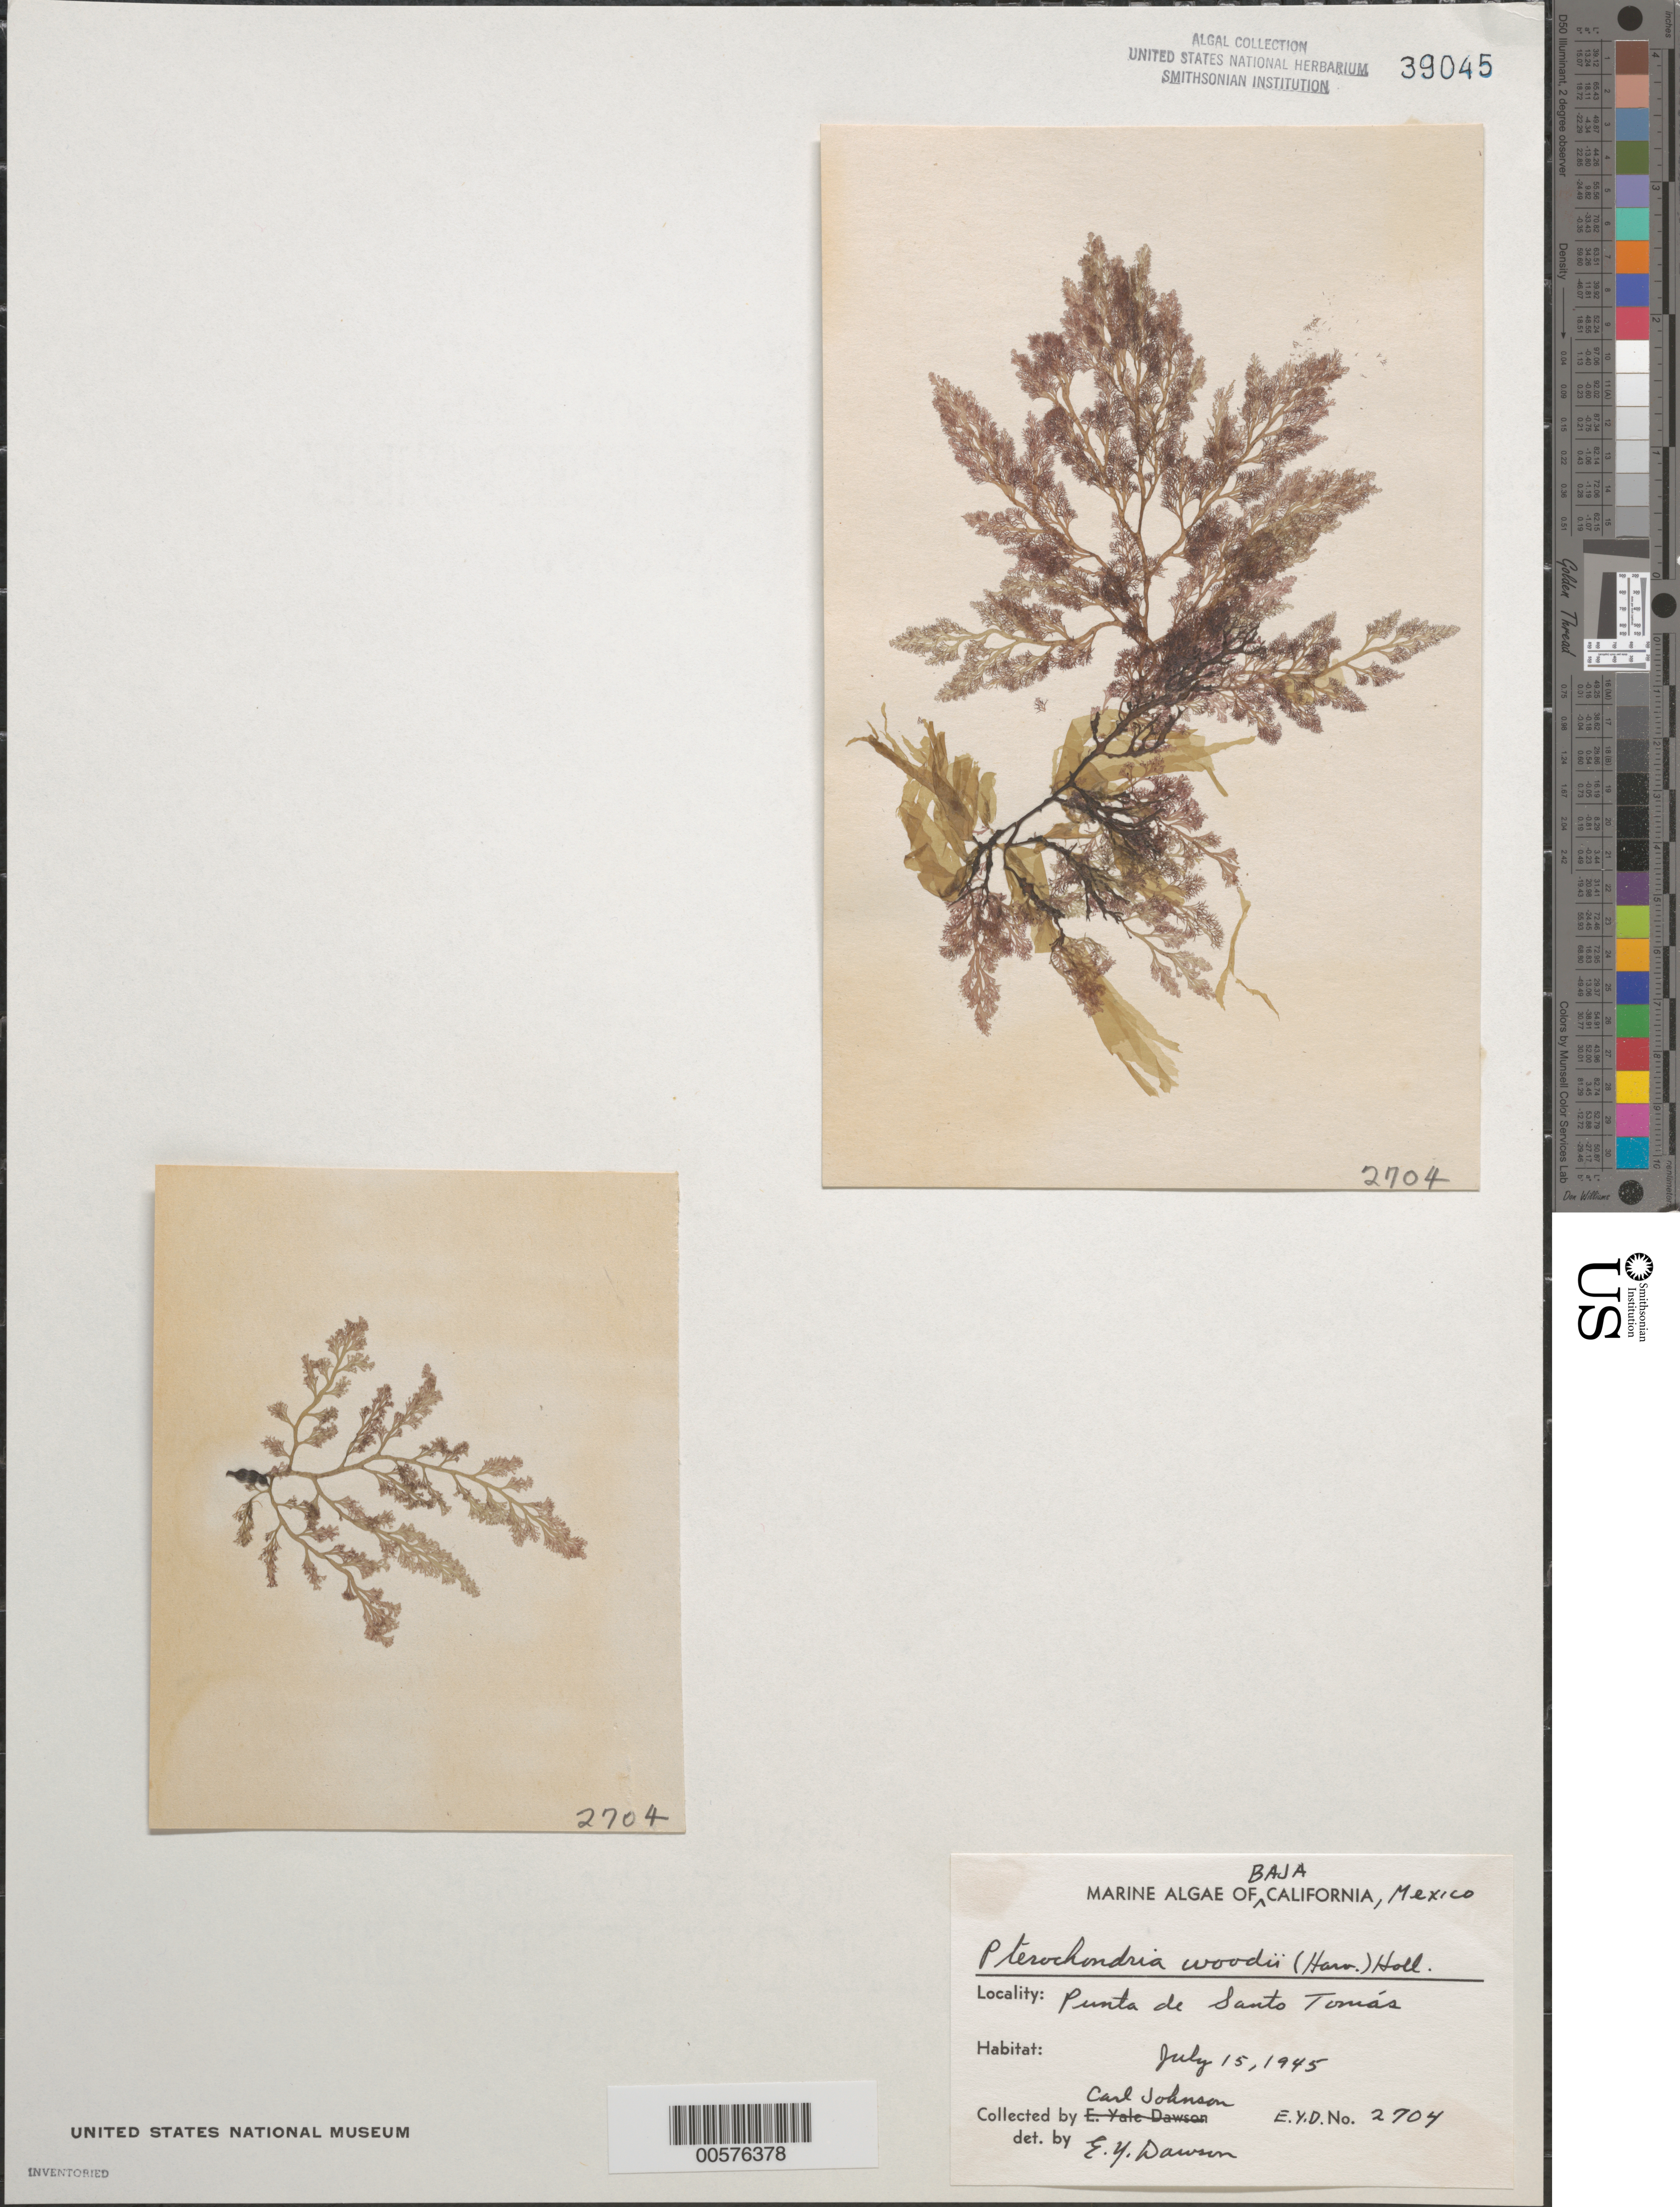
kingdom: Plantae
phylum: Rhodophyta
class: Florideophyceae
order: Ceramiales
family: Rhodomelaceae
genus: Pterochondria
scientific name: Pterochondria woodii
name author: (Harv.) Hollenb.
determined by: Dawson, E. Y.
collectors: C. Johnson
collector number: EYD 2704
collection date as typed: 15 Jul 1945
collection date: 1945-07-15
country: Mexico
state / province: Baja California Sur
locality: Punta de Santo Tomas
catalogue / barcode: US 39045